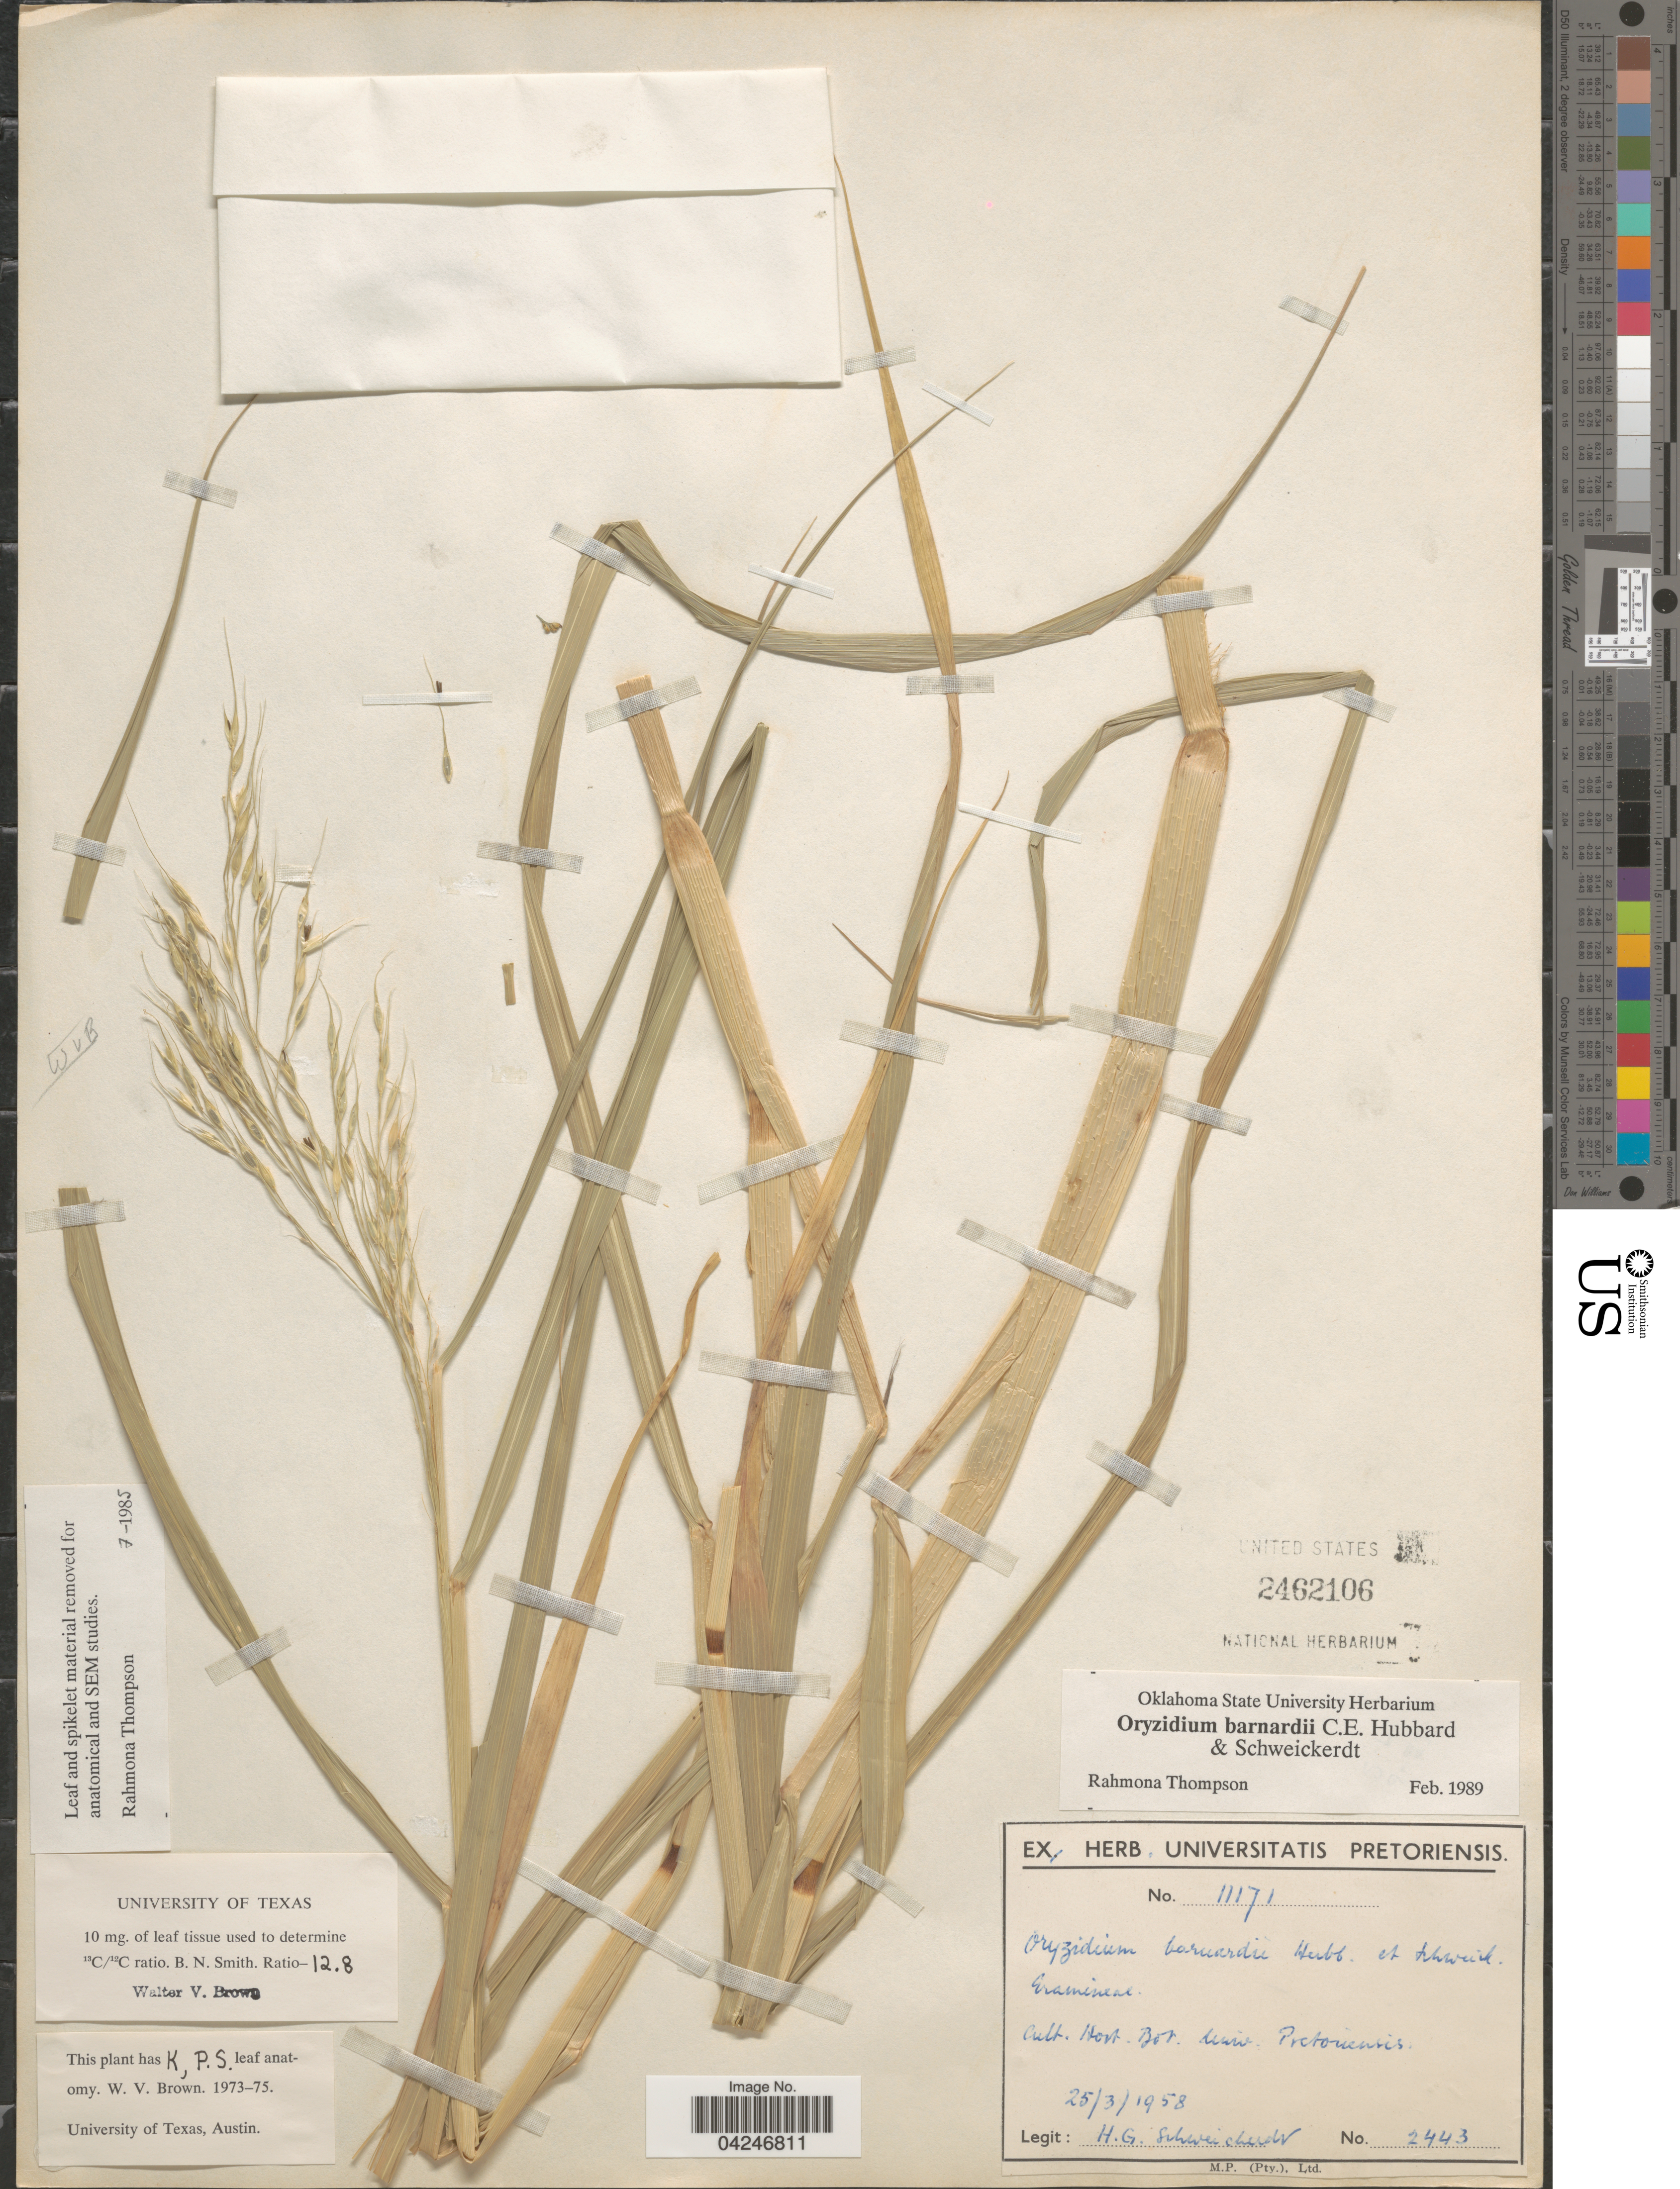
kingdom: Plantae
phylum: Tracheophyta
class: Liliopsida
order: Poales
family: Poaceae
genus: Oryzidium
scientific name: Oryzidium barnardii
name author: C. E. Hubb. & Schweick.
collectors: H. Schweichkerdt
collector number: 2443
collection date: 1958-03-25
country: South Africa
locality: Cult. Hort. Bot. Leuw [interpreted] Pretoriensis.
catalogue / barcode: US 2462106